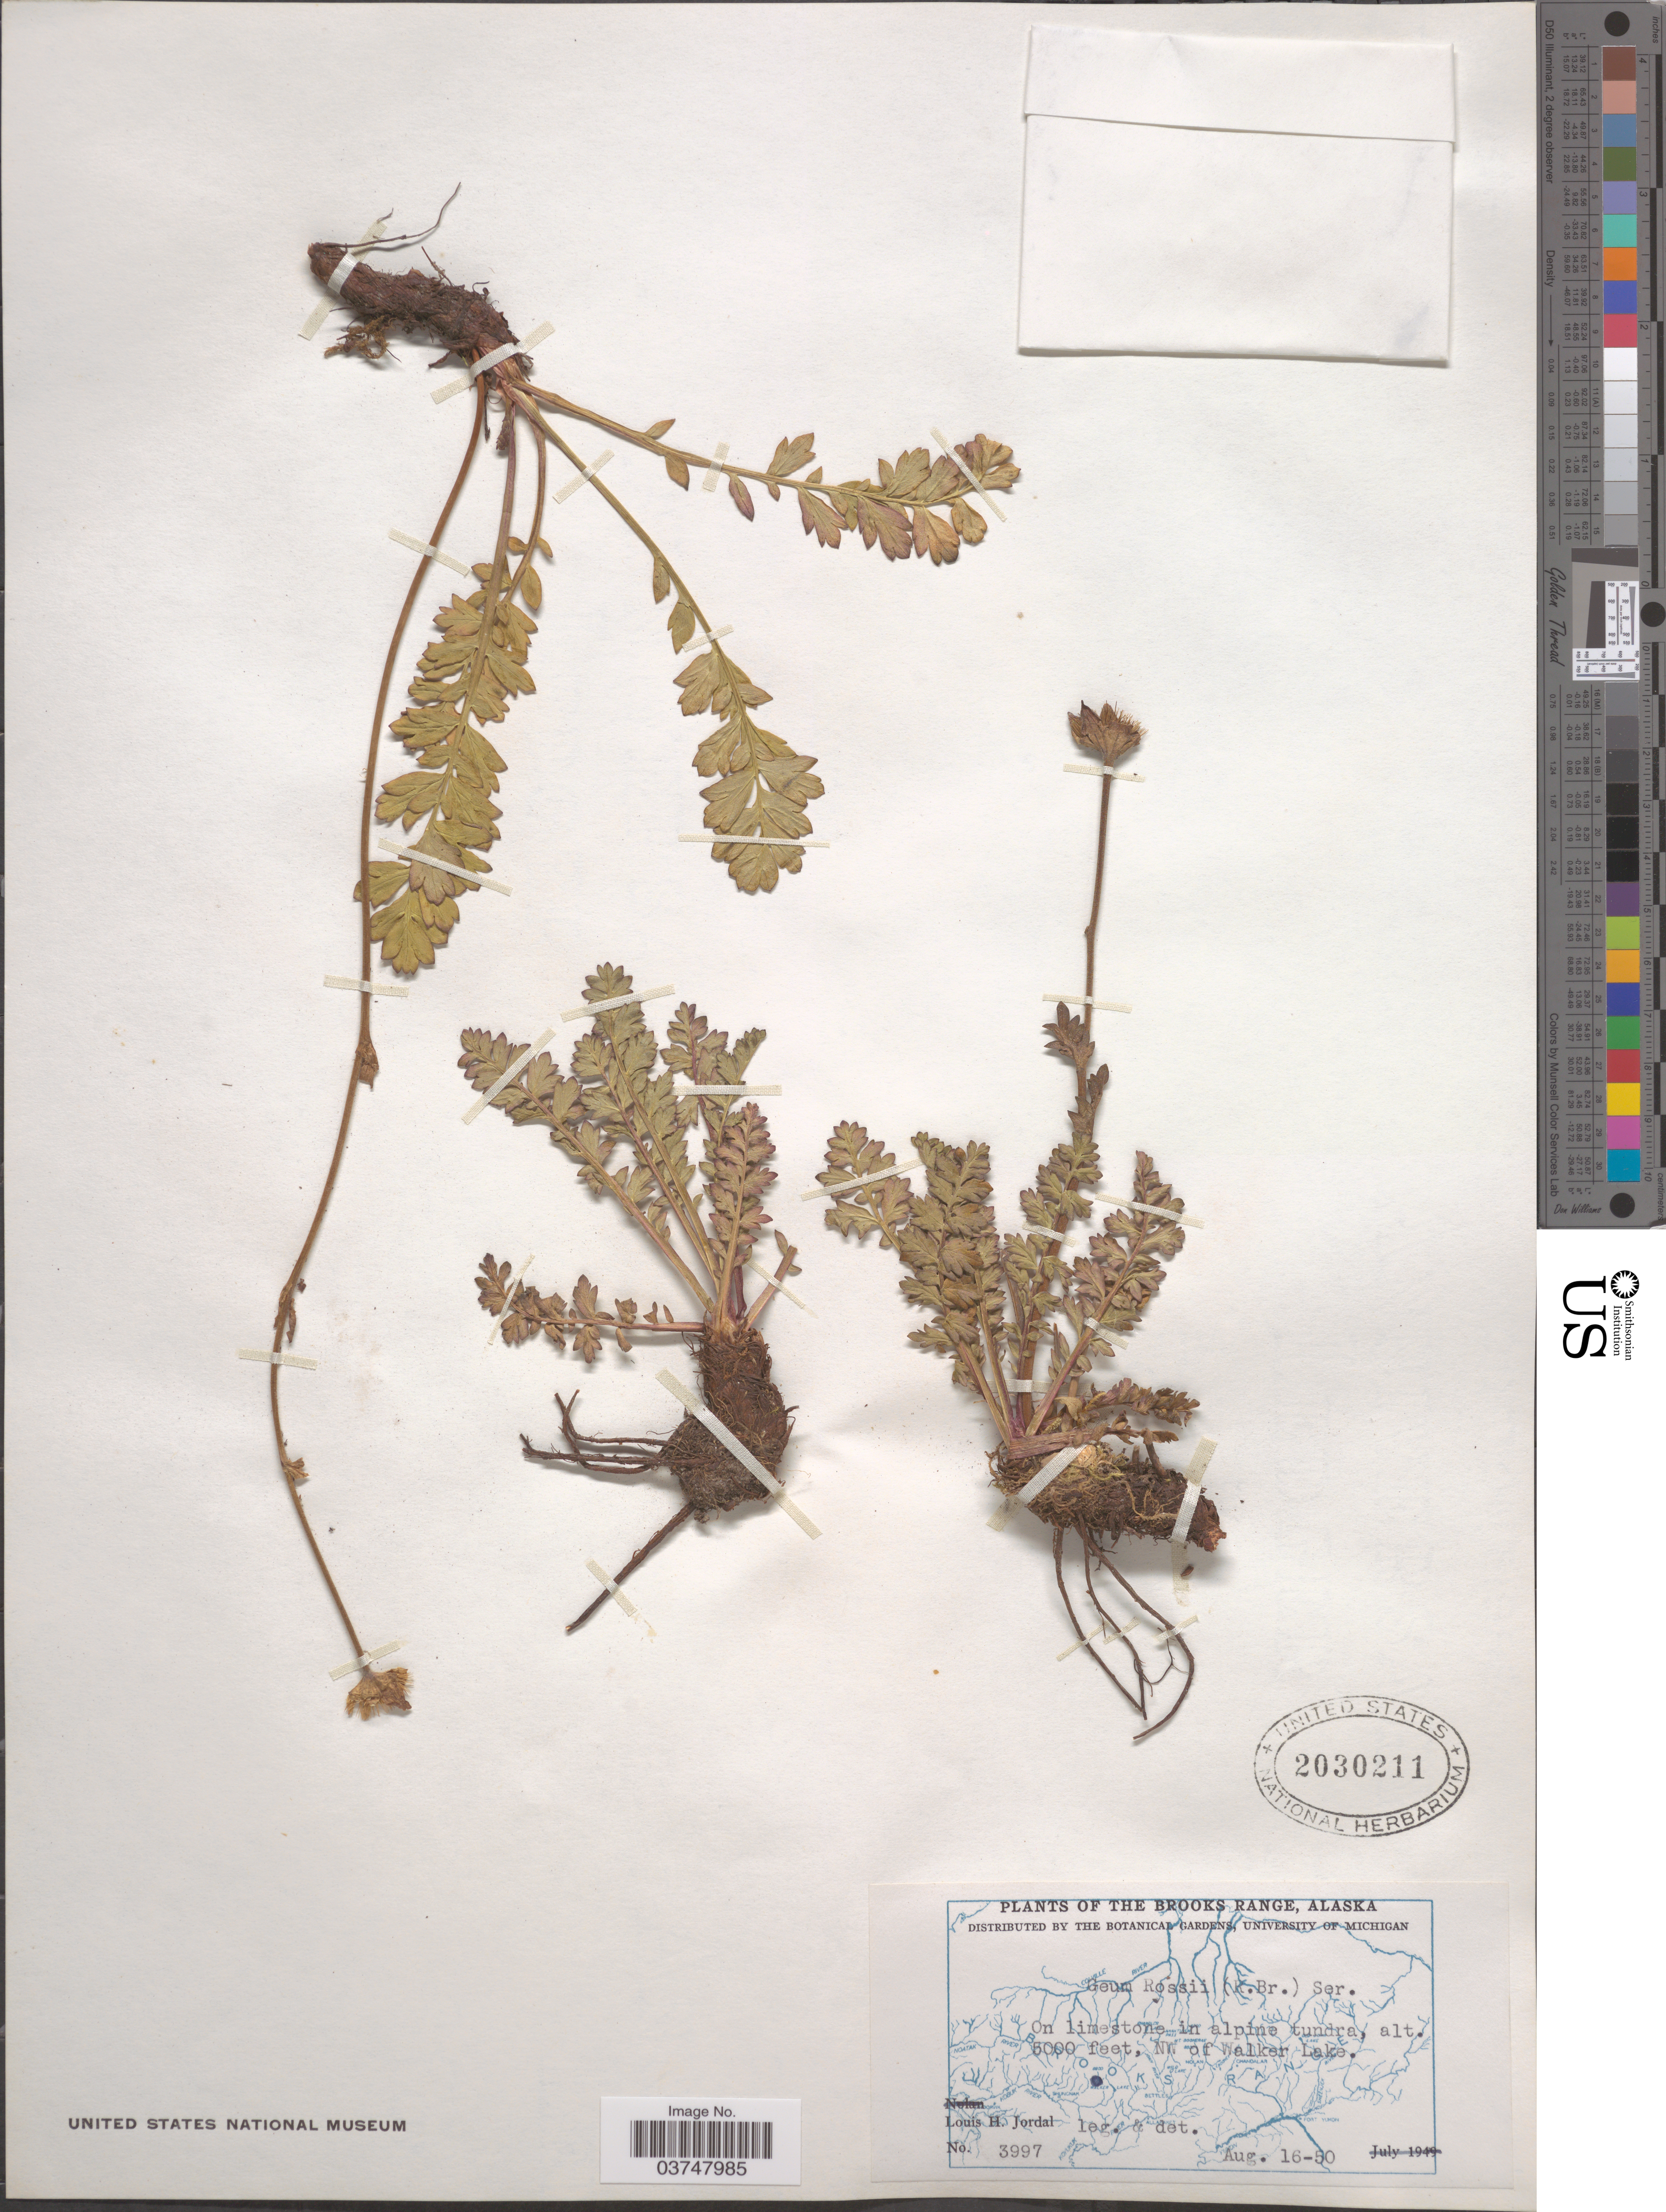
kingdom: Plantae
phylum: Tracheophyta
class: Magnoliopsida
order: Rosales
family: Rosaceae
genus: Geum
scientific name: Geum rossii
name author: (R. Br.) Ser.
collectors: L. Jordal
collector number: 3997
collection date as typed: Transcribed d/m/y: 16/8/50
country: United States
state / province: Alaska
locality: Brooks Range. On limestone, in alpine tundra. NW of Walker Lake.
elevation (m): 1524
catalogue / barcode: US 2030211